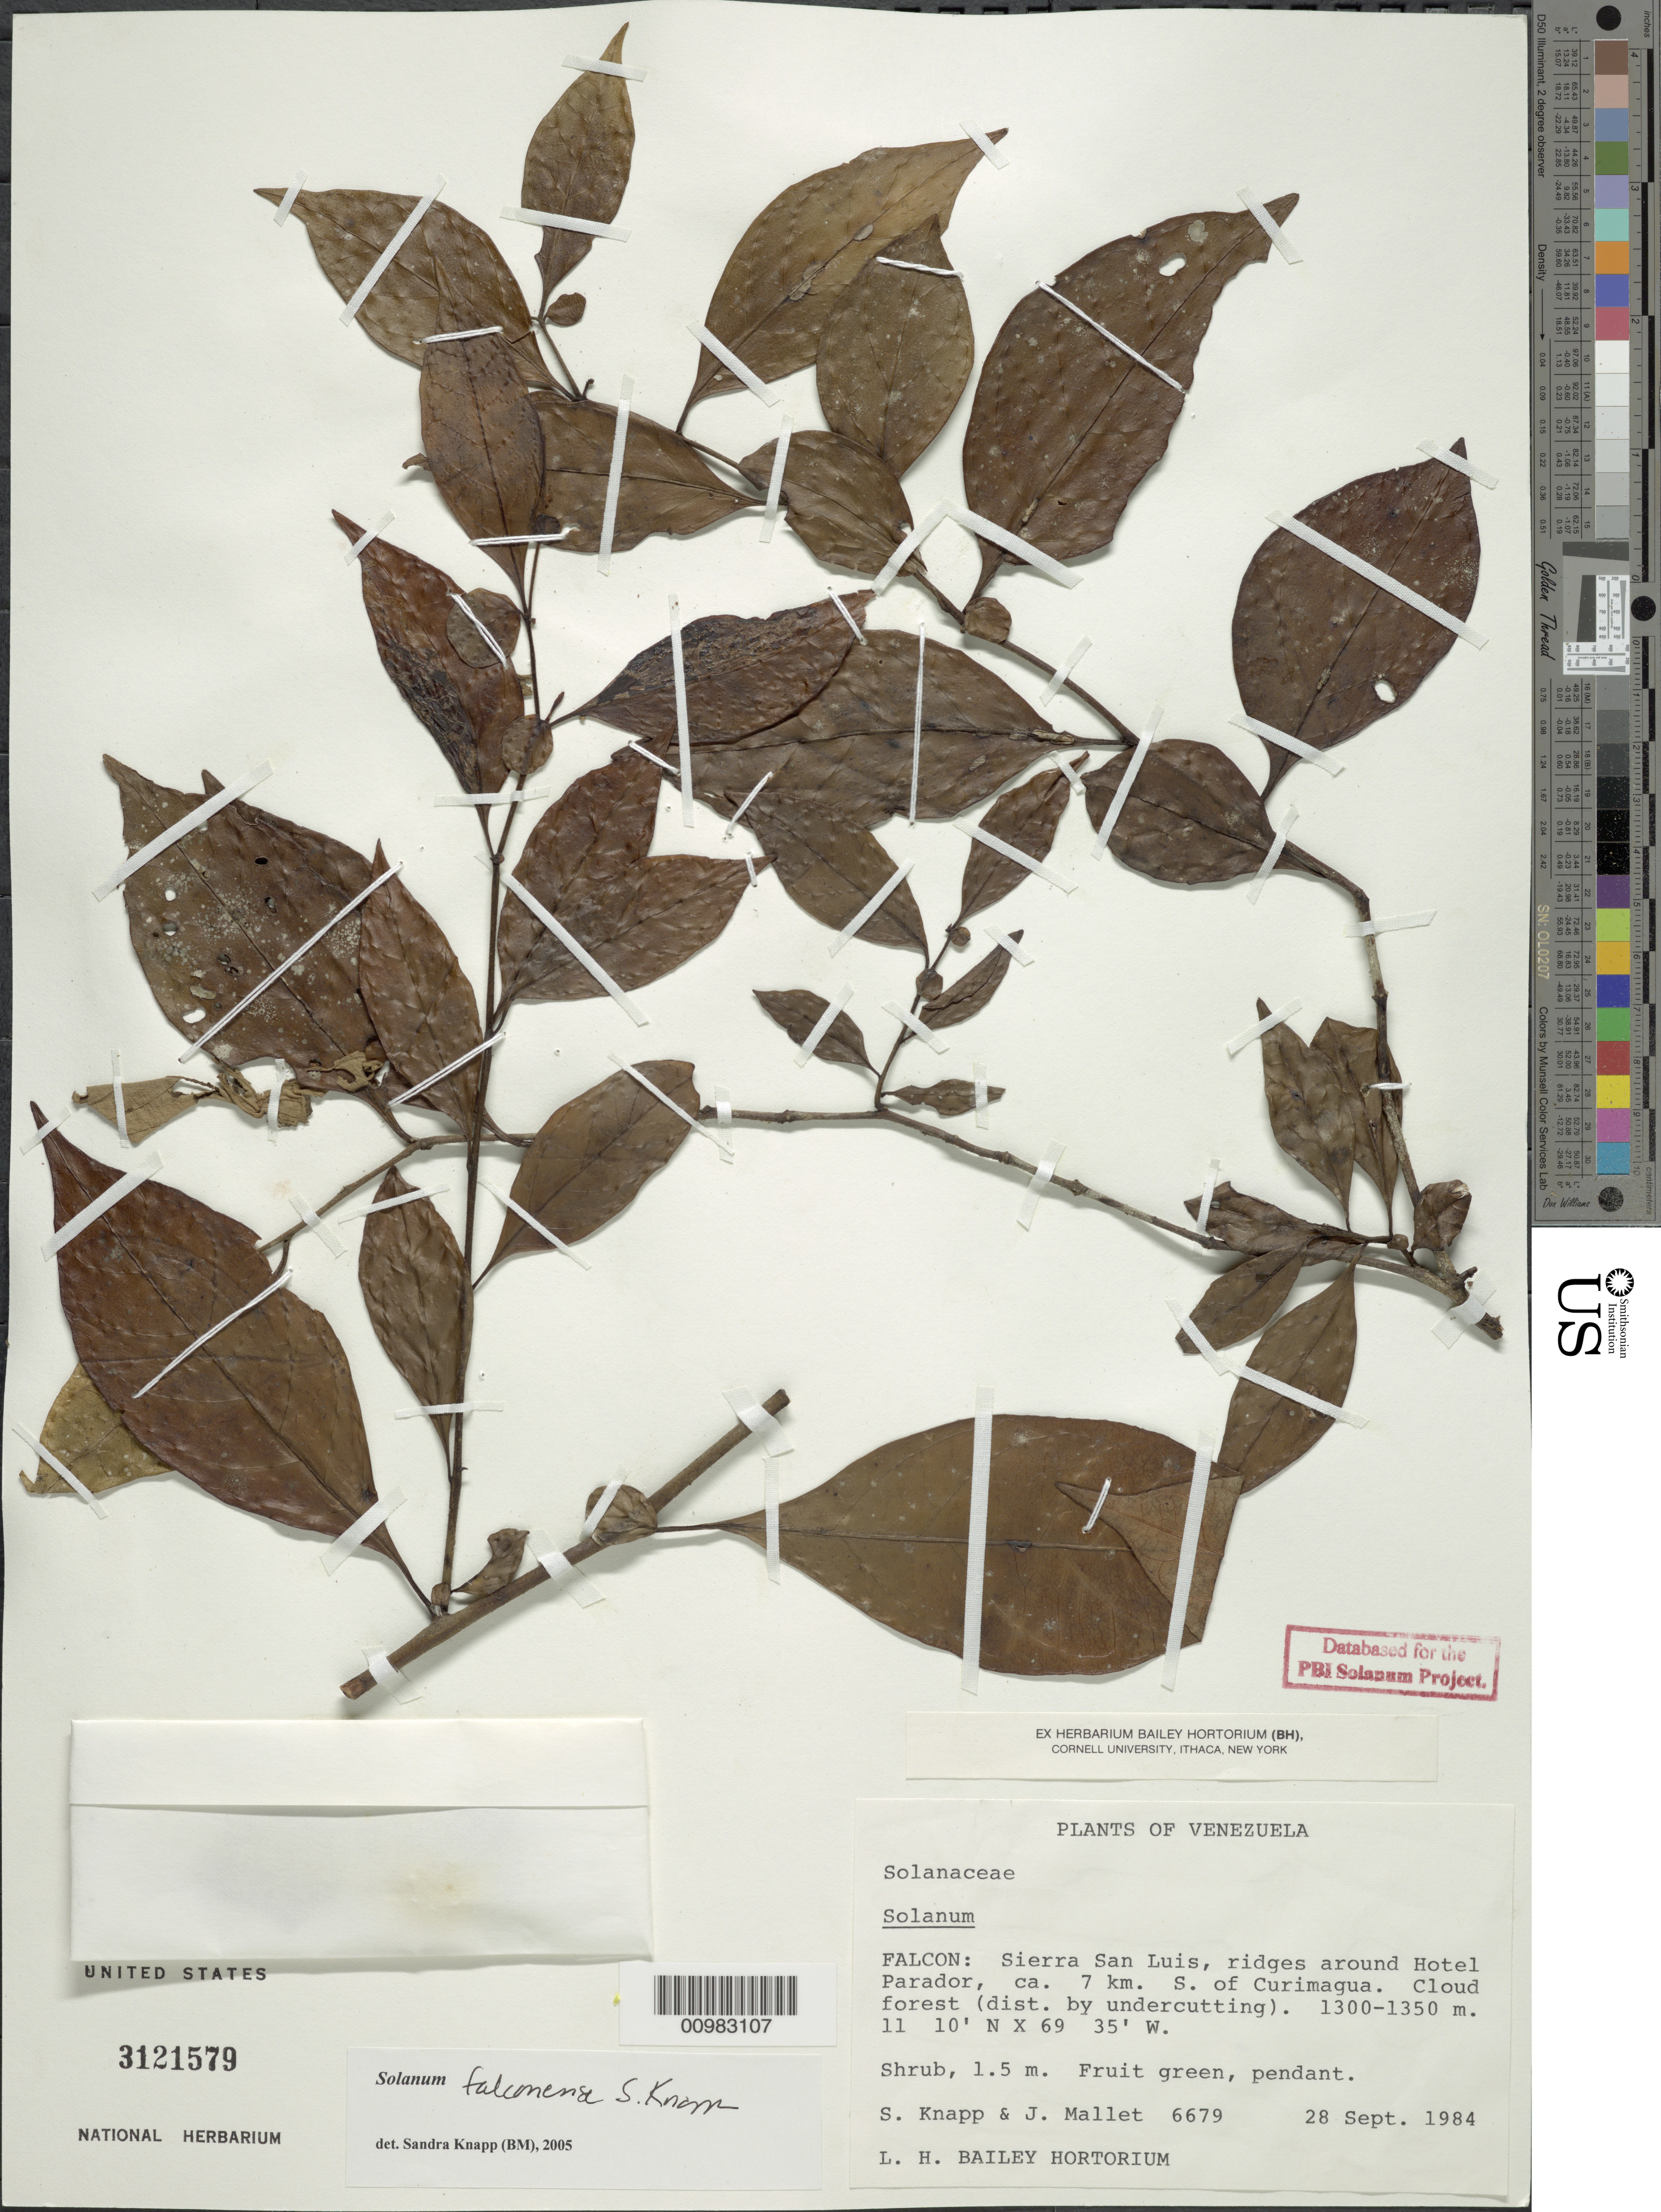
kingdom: Plantae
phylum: Tracheophyta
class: Magnoliopsida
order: Solanales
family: Solanaceae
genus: Solanum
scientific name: Solanum falconense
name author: S. Knapp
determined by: Knapp, S. D.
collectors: S. Knapp & J. Mallet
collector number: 6679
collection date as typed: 28 Sep 1984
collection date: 1984-09-28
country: Venezuela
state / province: Falcón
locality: Sierra San Luis, ridges around Hotel Parador, ca. 7 km S of Curimagua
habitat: cloud forest, distrubed by undercutting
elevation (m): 1300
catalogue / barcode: US 3121579